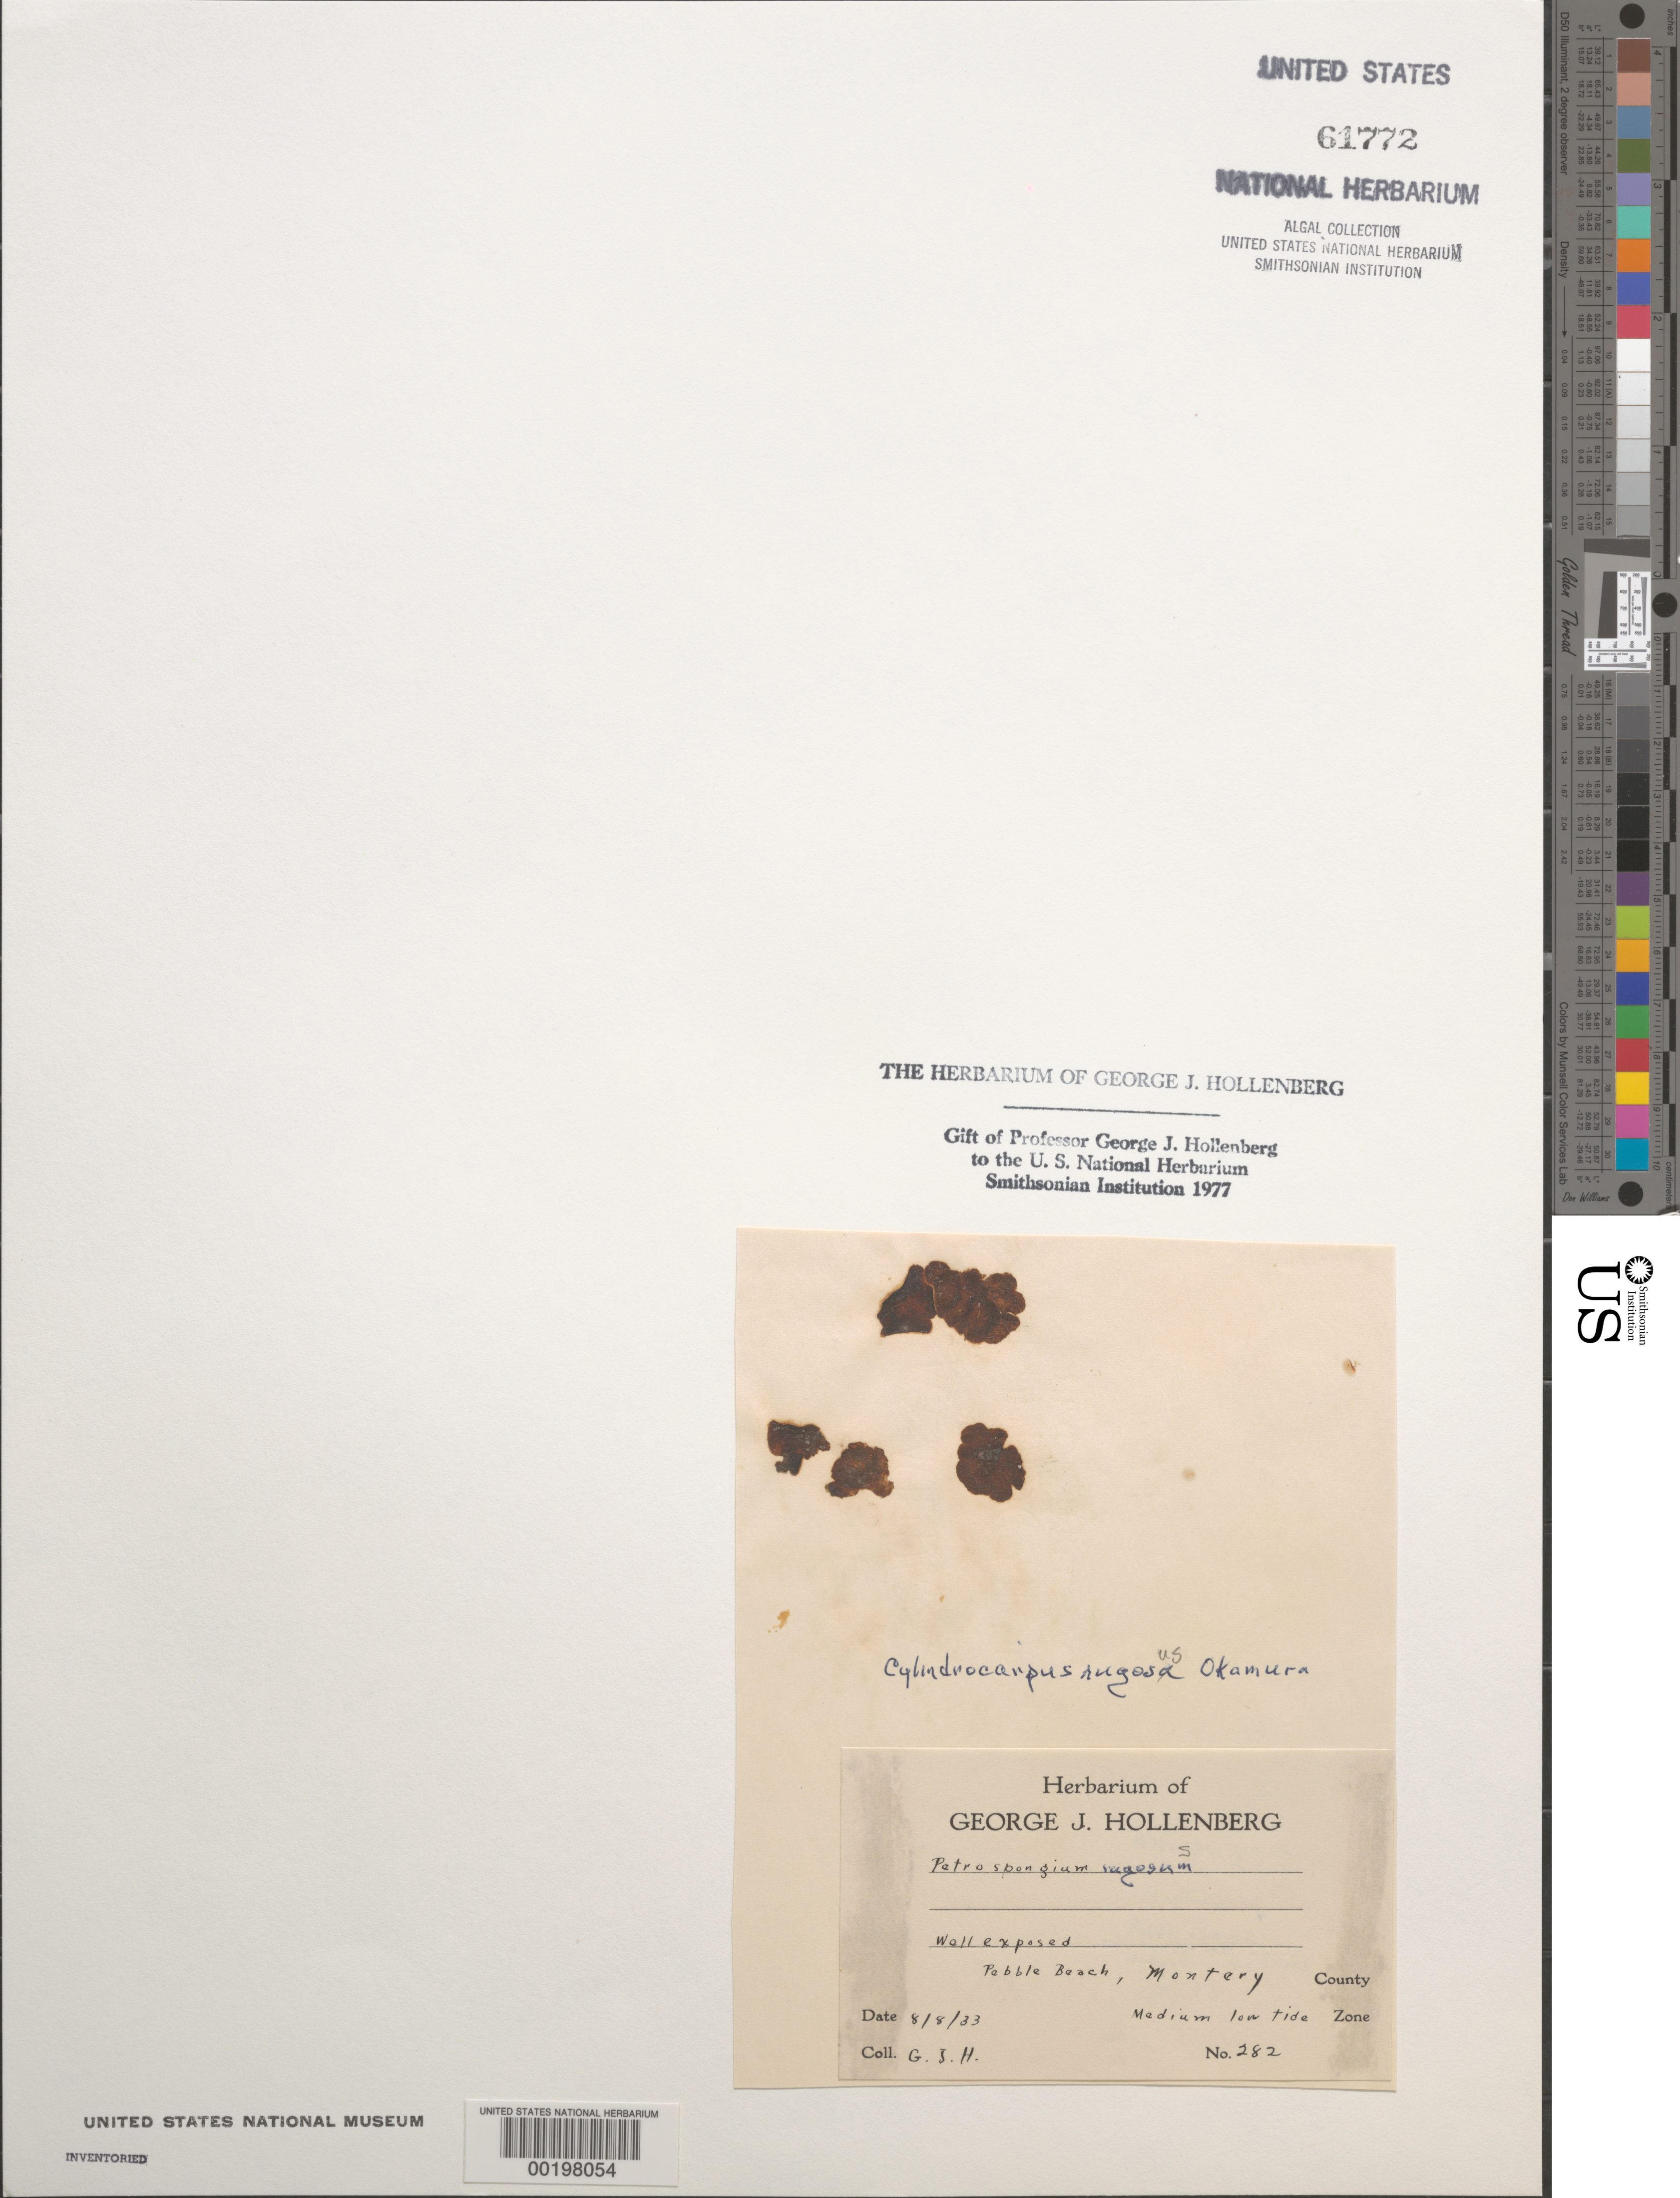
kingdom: Chromista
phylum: Ochrophyta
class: Phaeophyceae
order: Ectocarpales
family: Petrospongiaceae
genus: Petrospongium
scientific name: Petrospongium rugosum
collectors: G. Hollenberg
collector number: GJH 282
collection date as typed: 08 Aug 1933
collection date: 1933-08-08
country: United States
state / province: California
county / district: Monterey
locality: Pebble Beach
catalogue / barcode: US 61772